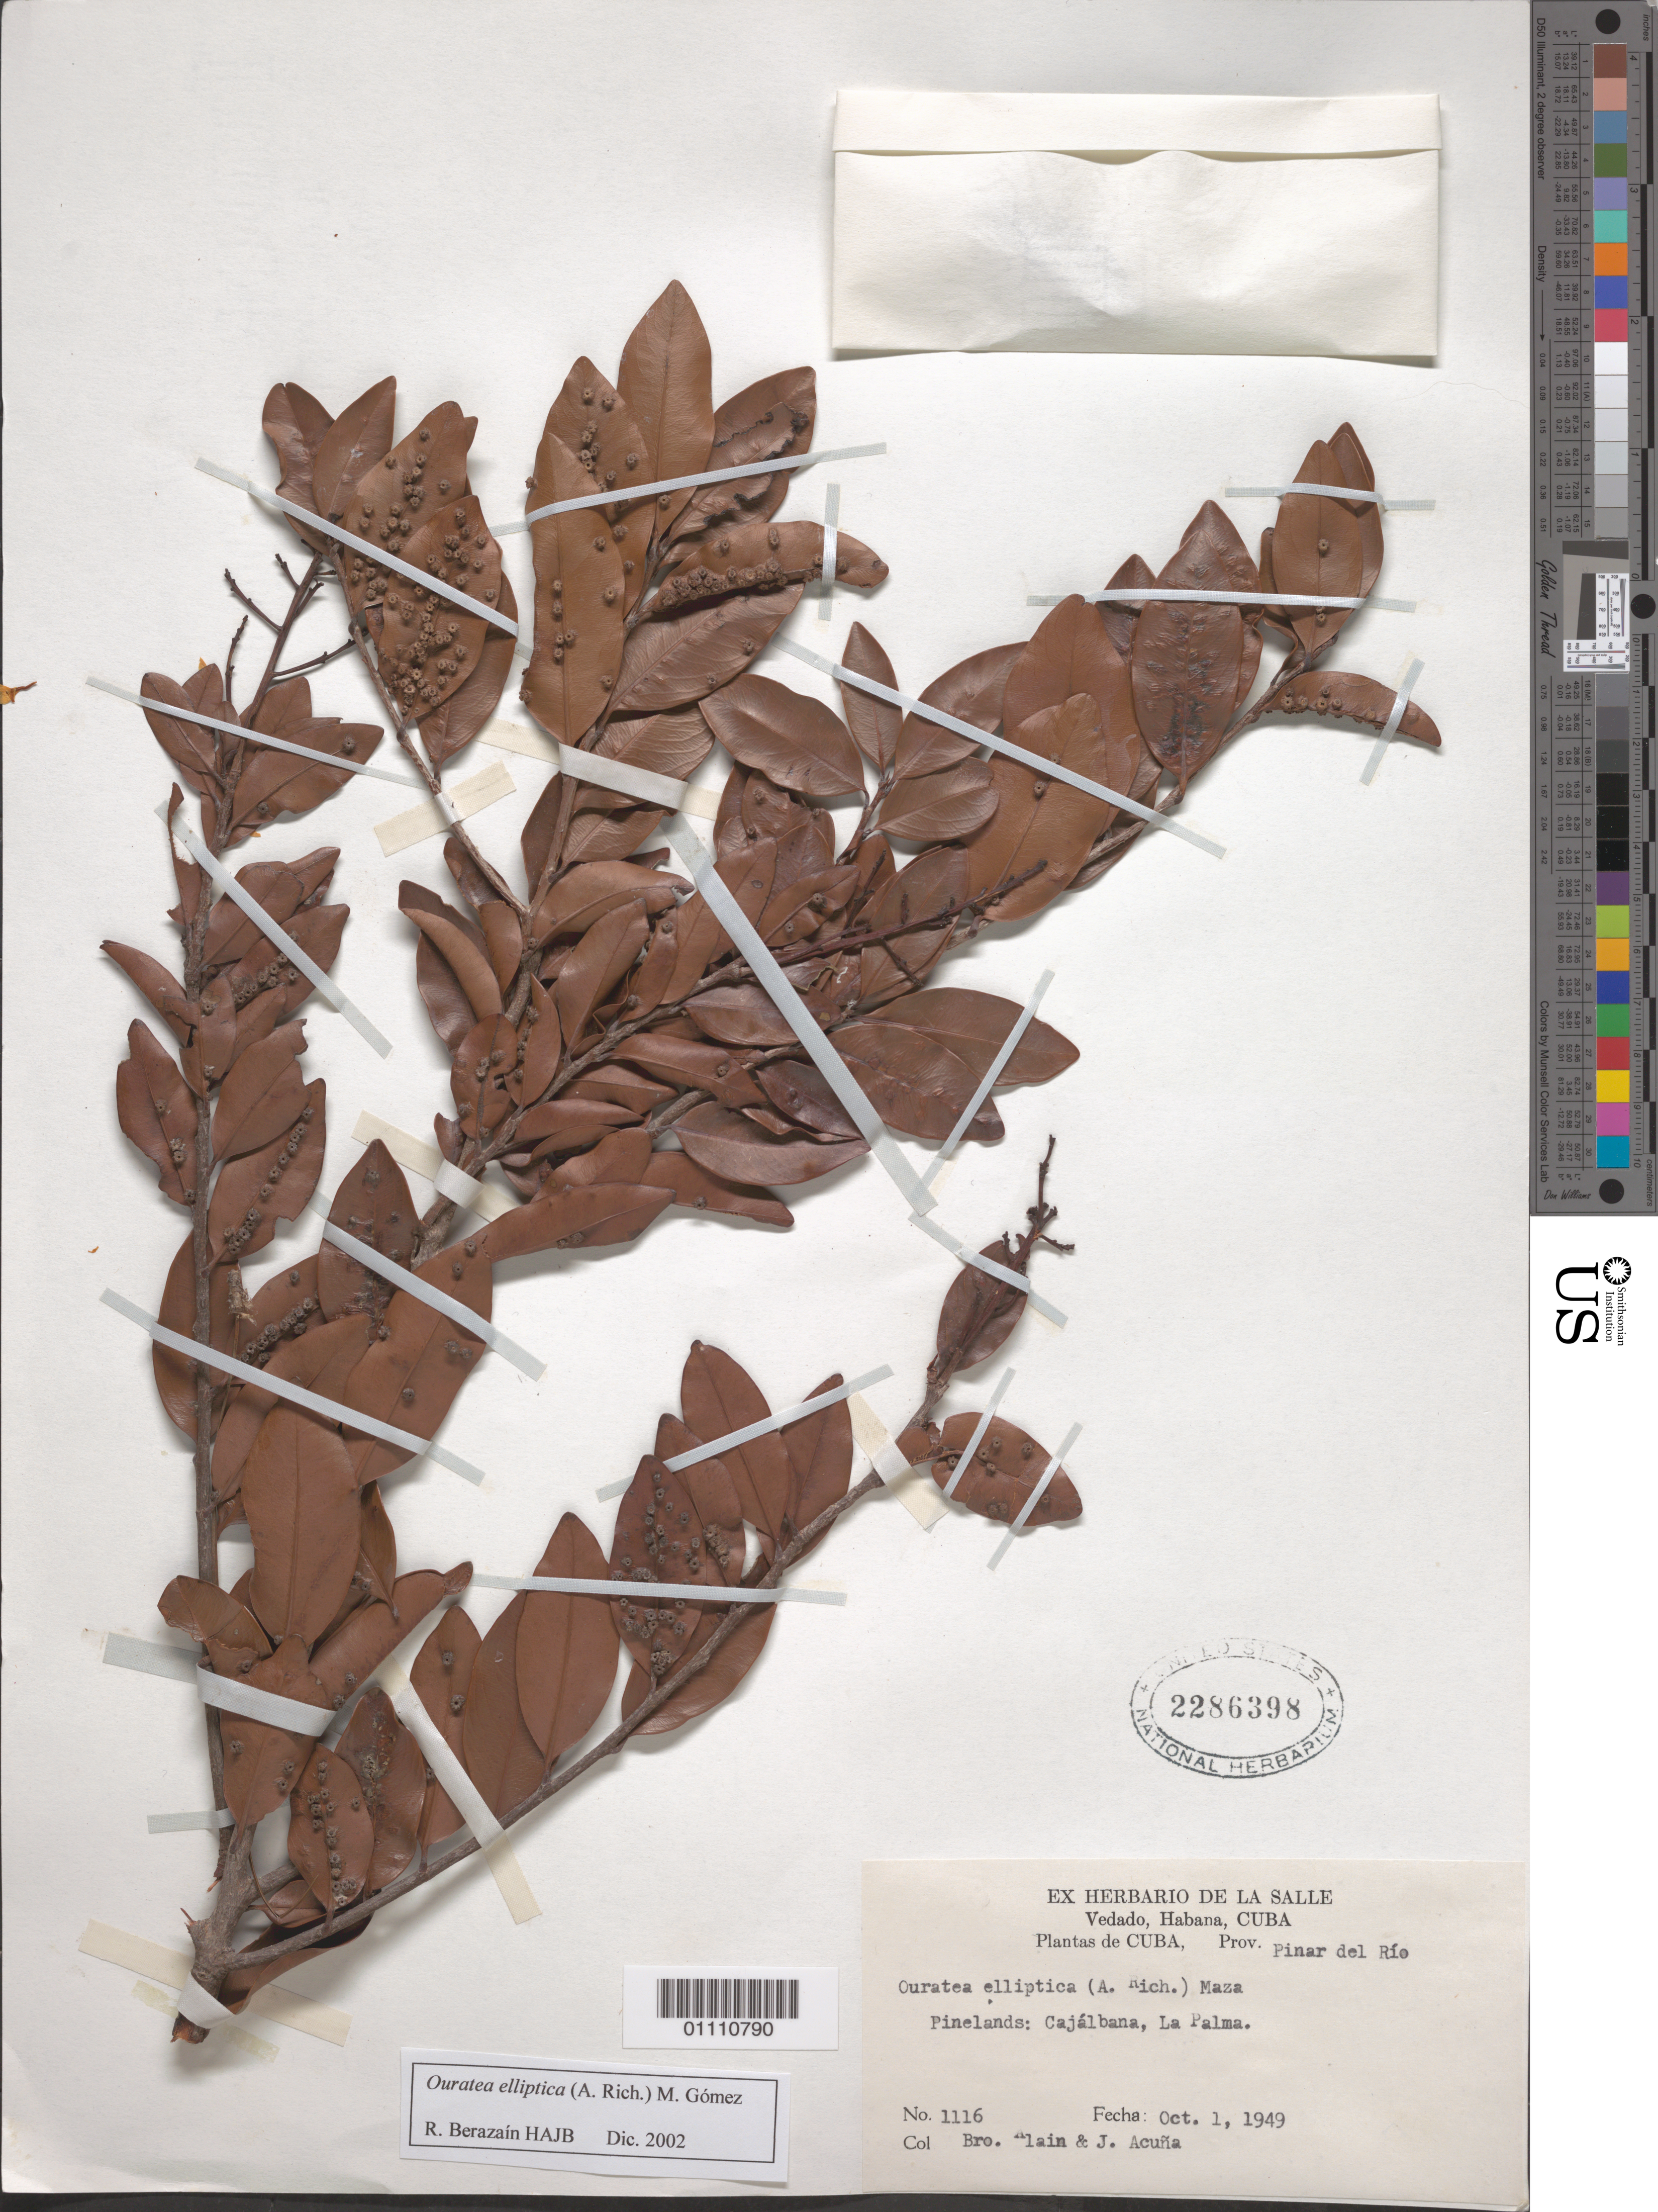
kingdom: Plantae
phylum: Tracheophyta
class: Magnoliopsida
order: Malpighiales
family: Ochnaceae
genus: Ouratea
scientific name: Ouratea elliptica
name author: (A. Rich.) M. Gómez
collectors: A. H. Liogier & J. Acuña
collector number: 1116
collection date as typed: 01 Oct 1949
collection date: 1949-10-01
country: Cuba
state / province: Pinar del Rio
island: Cuba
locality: Pinelands: Cajálbana, La Palma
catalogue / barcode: US 2286398